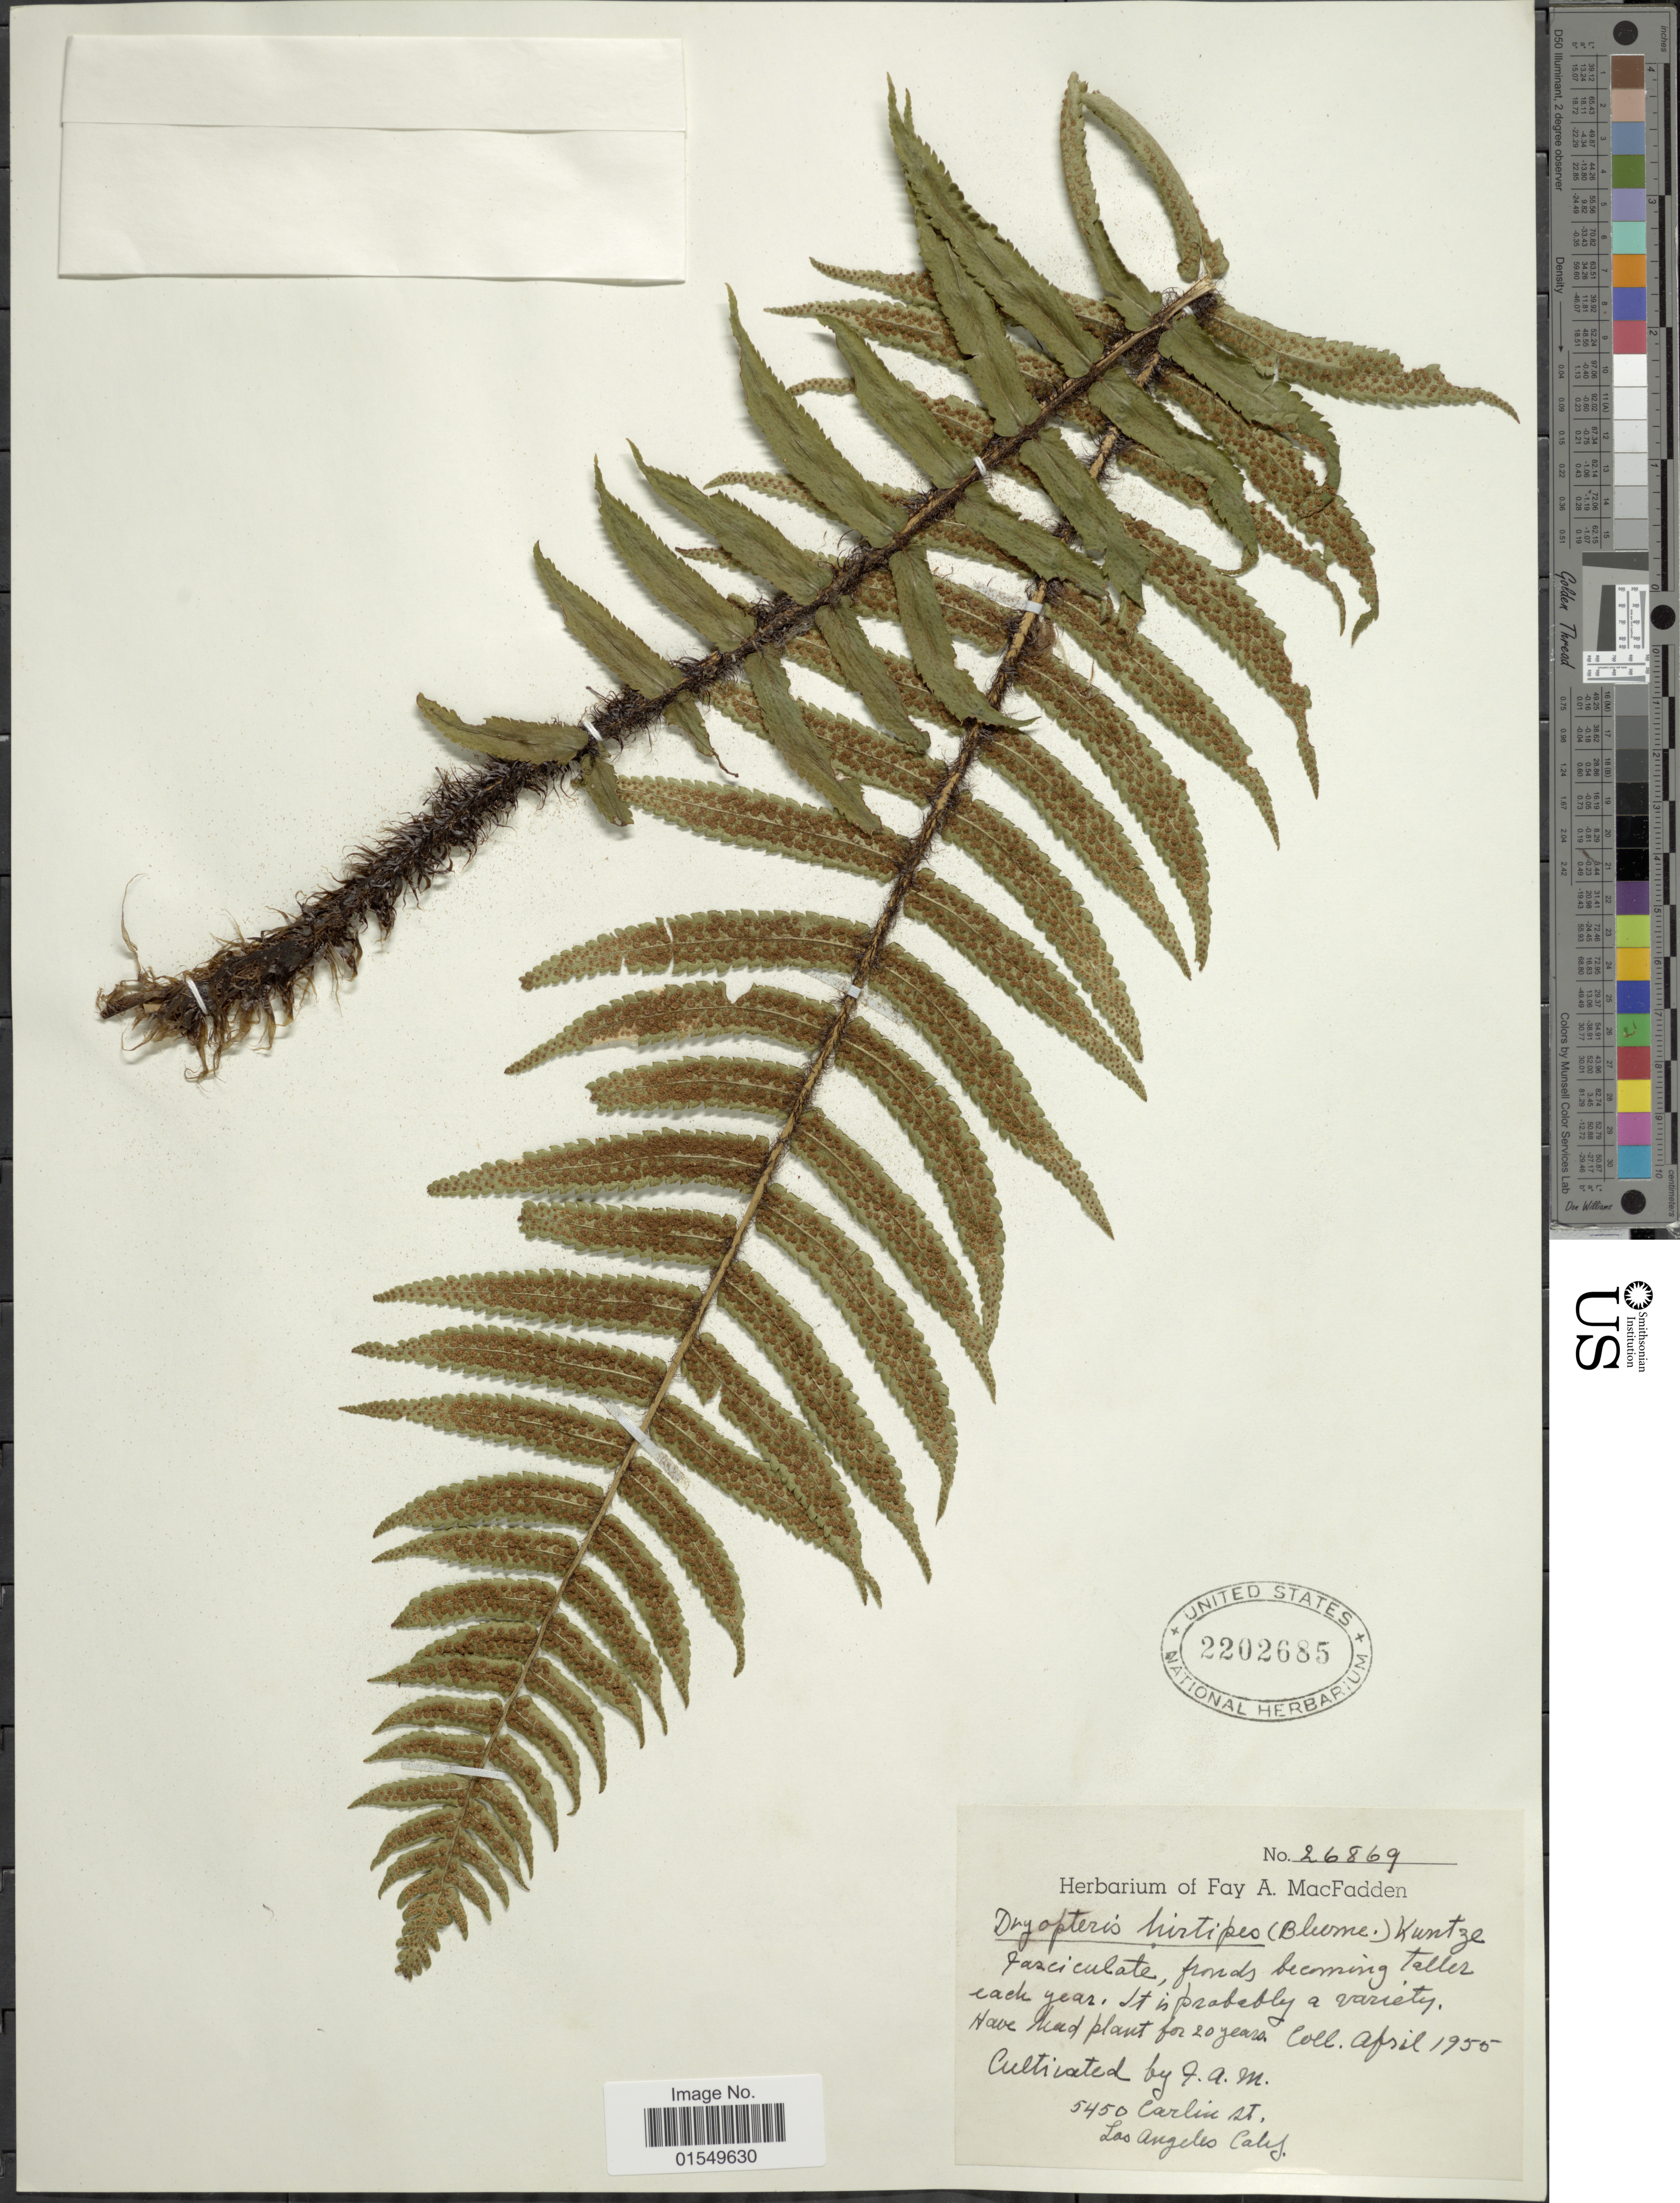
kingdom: Plantae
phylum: Tracheophyta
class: Polypodiopsida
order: Polypodiales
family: Dryopteridaceae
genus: Dryopteris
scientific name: Dryopteris atrata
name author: (Wall. ex Kunze) Ching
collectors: F. MacFadden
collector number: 5450/26869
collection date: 1955-04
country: United States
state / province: California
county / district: Los Angeles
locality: Carline St., Los Angeles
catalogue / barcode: US 2202685